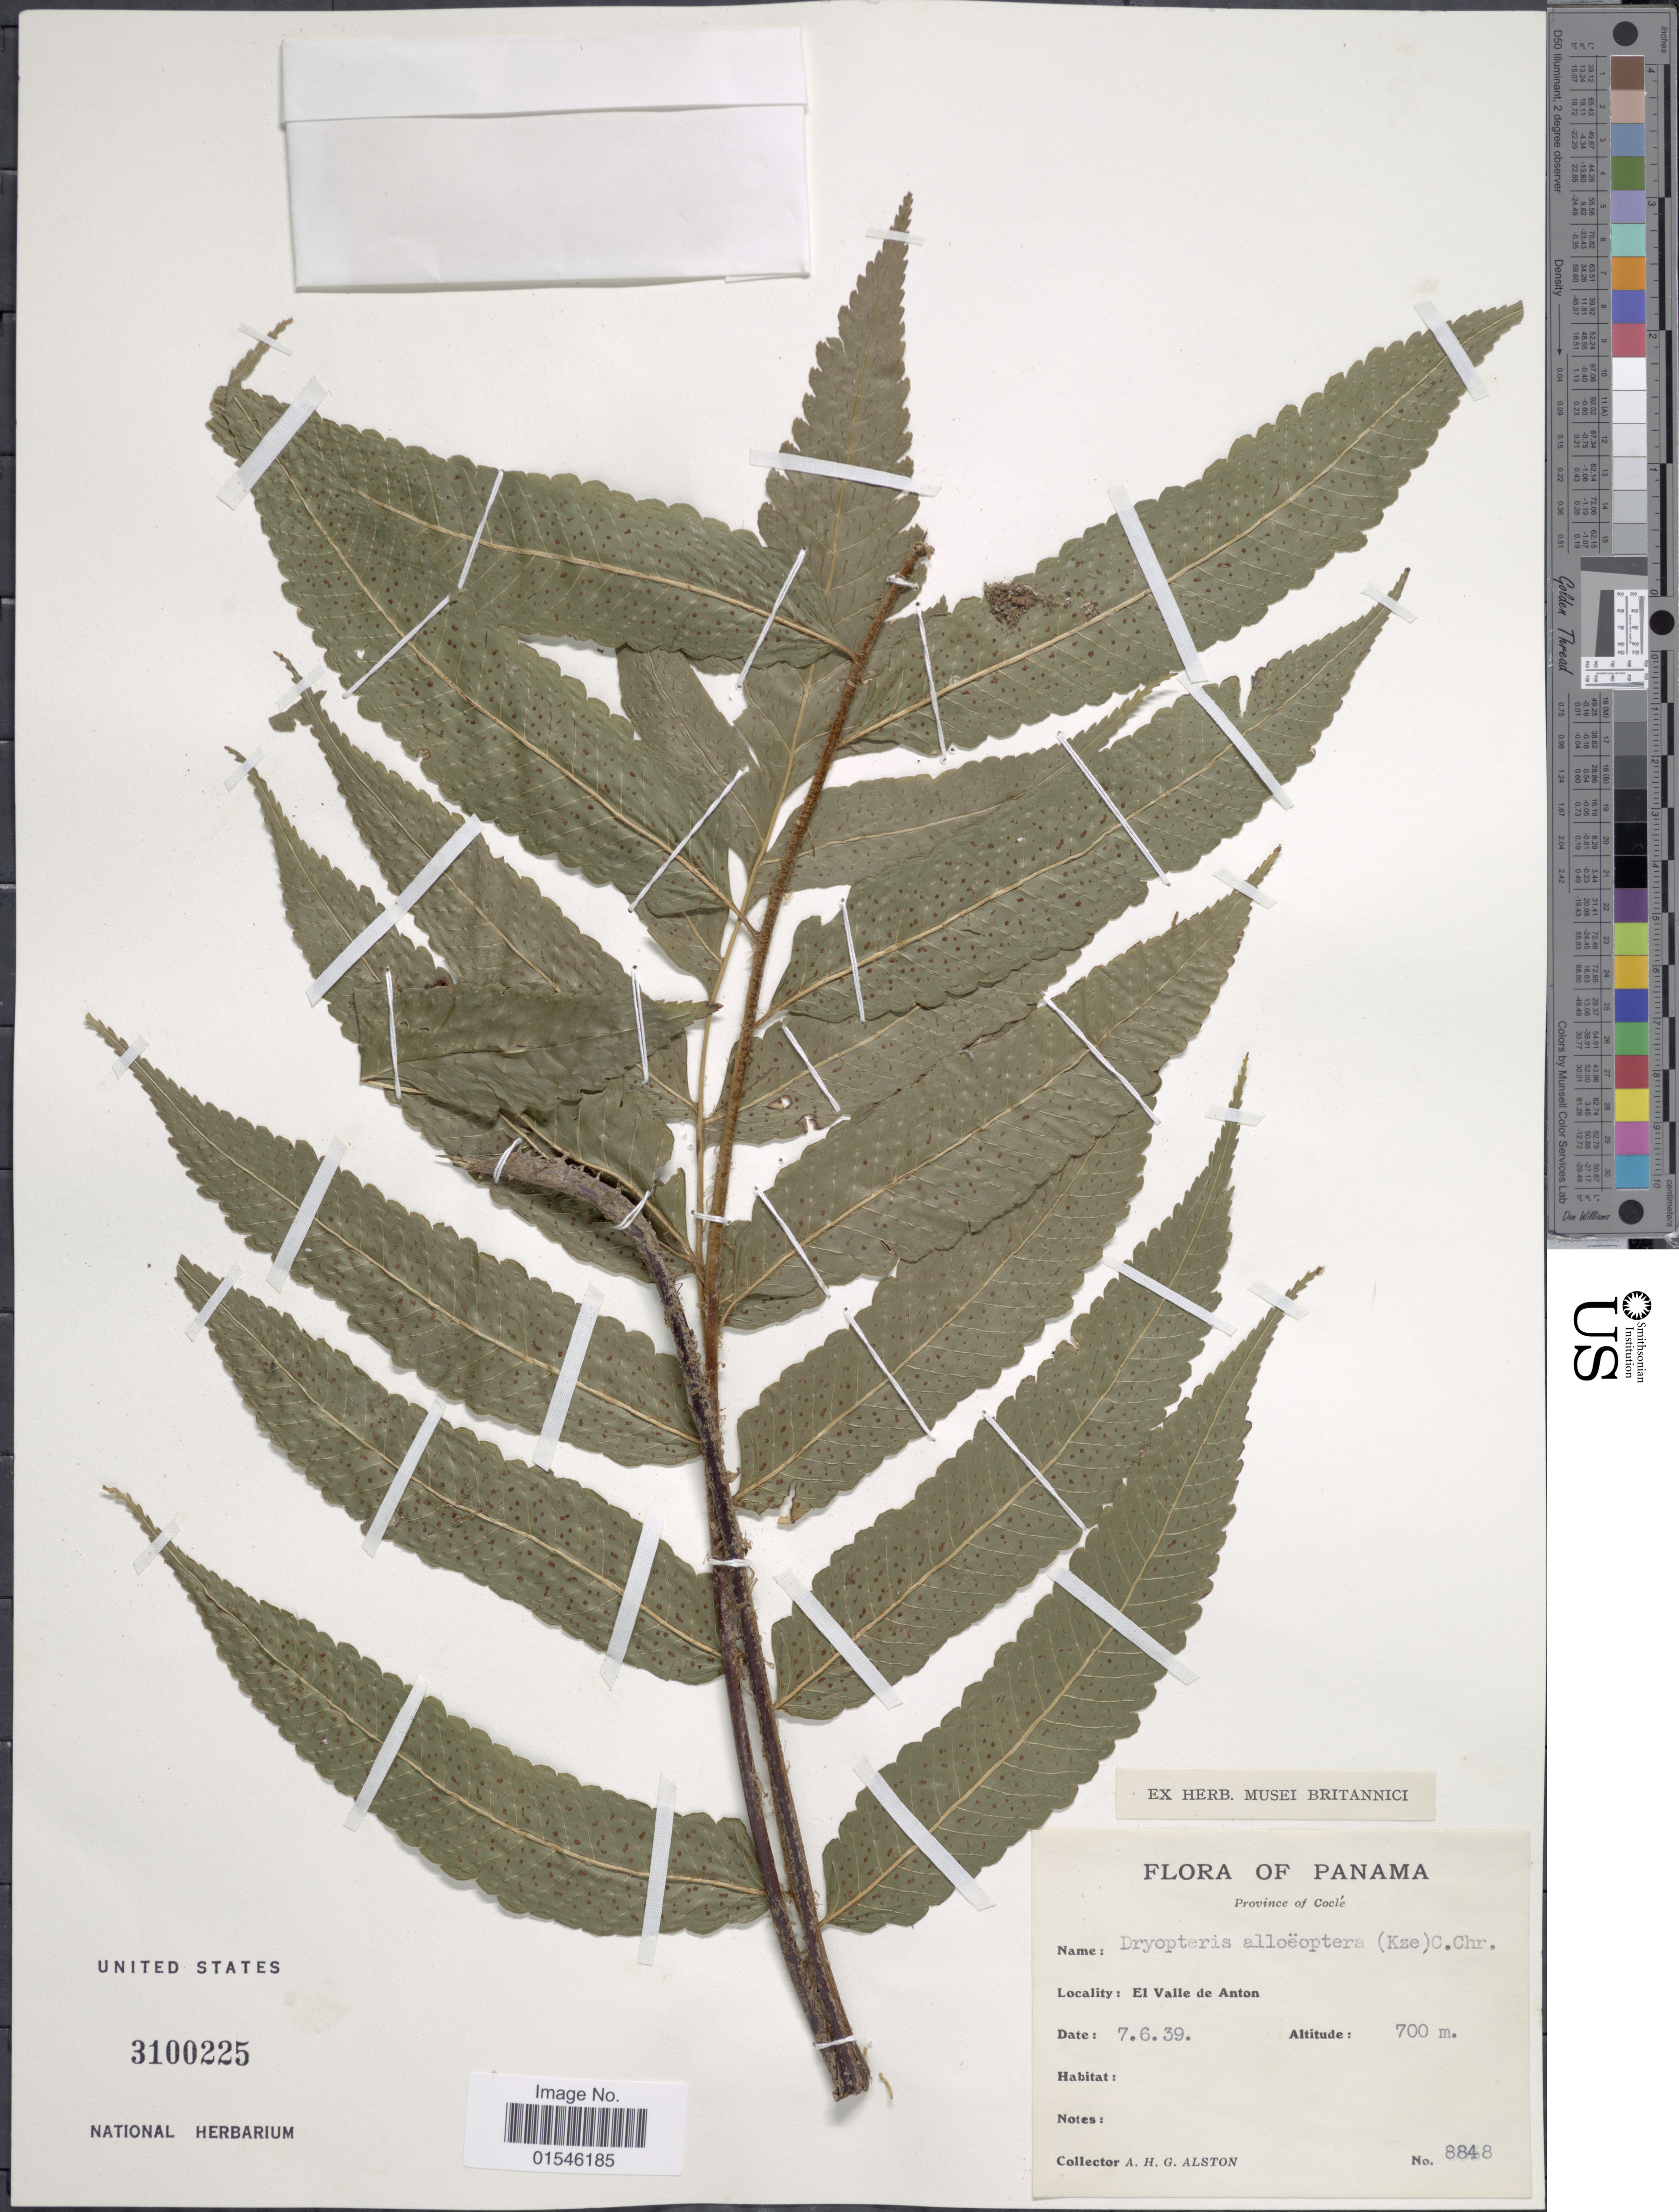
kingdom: Plantae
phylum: Tracheophyta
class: Polypodiopsida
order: Polypodiales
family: Dryopteridaceae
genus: Stigmatopteris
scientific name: Stigmatopteris killipiana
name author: Lellinger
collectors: A. H. Alston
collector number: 8848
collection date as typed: Transcribed d/m/y: 7/6/39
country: Panama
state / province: Coclé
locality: El Valle de Anton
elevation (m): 700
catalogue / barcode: US 3100225